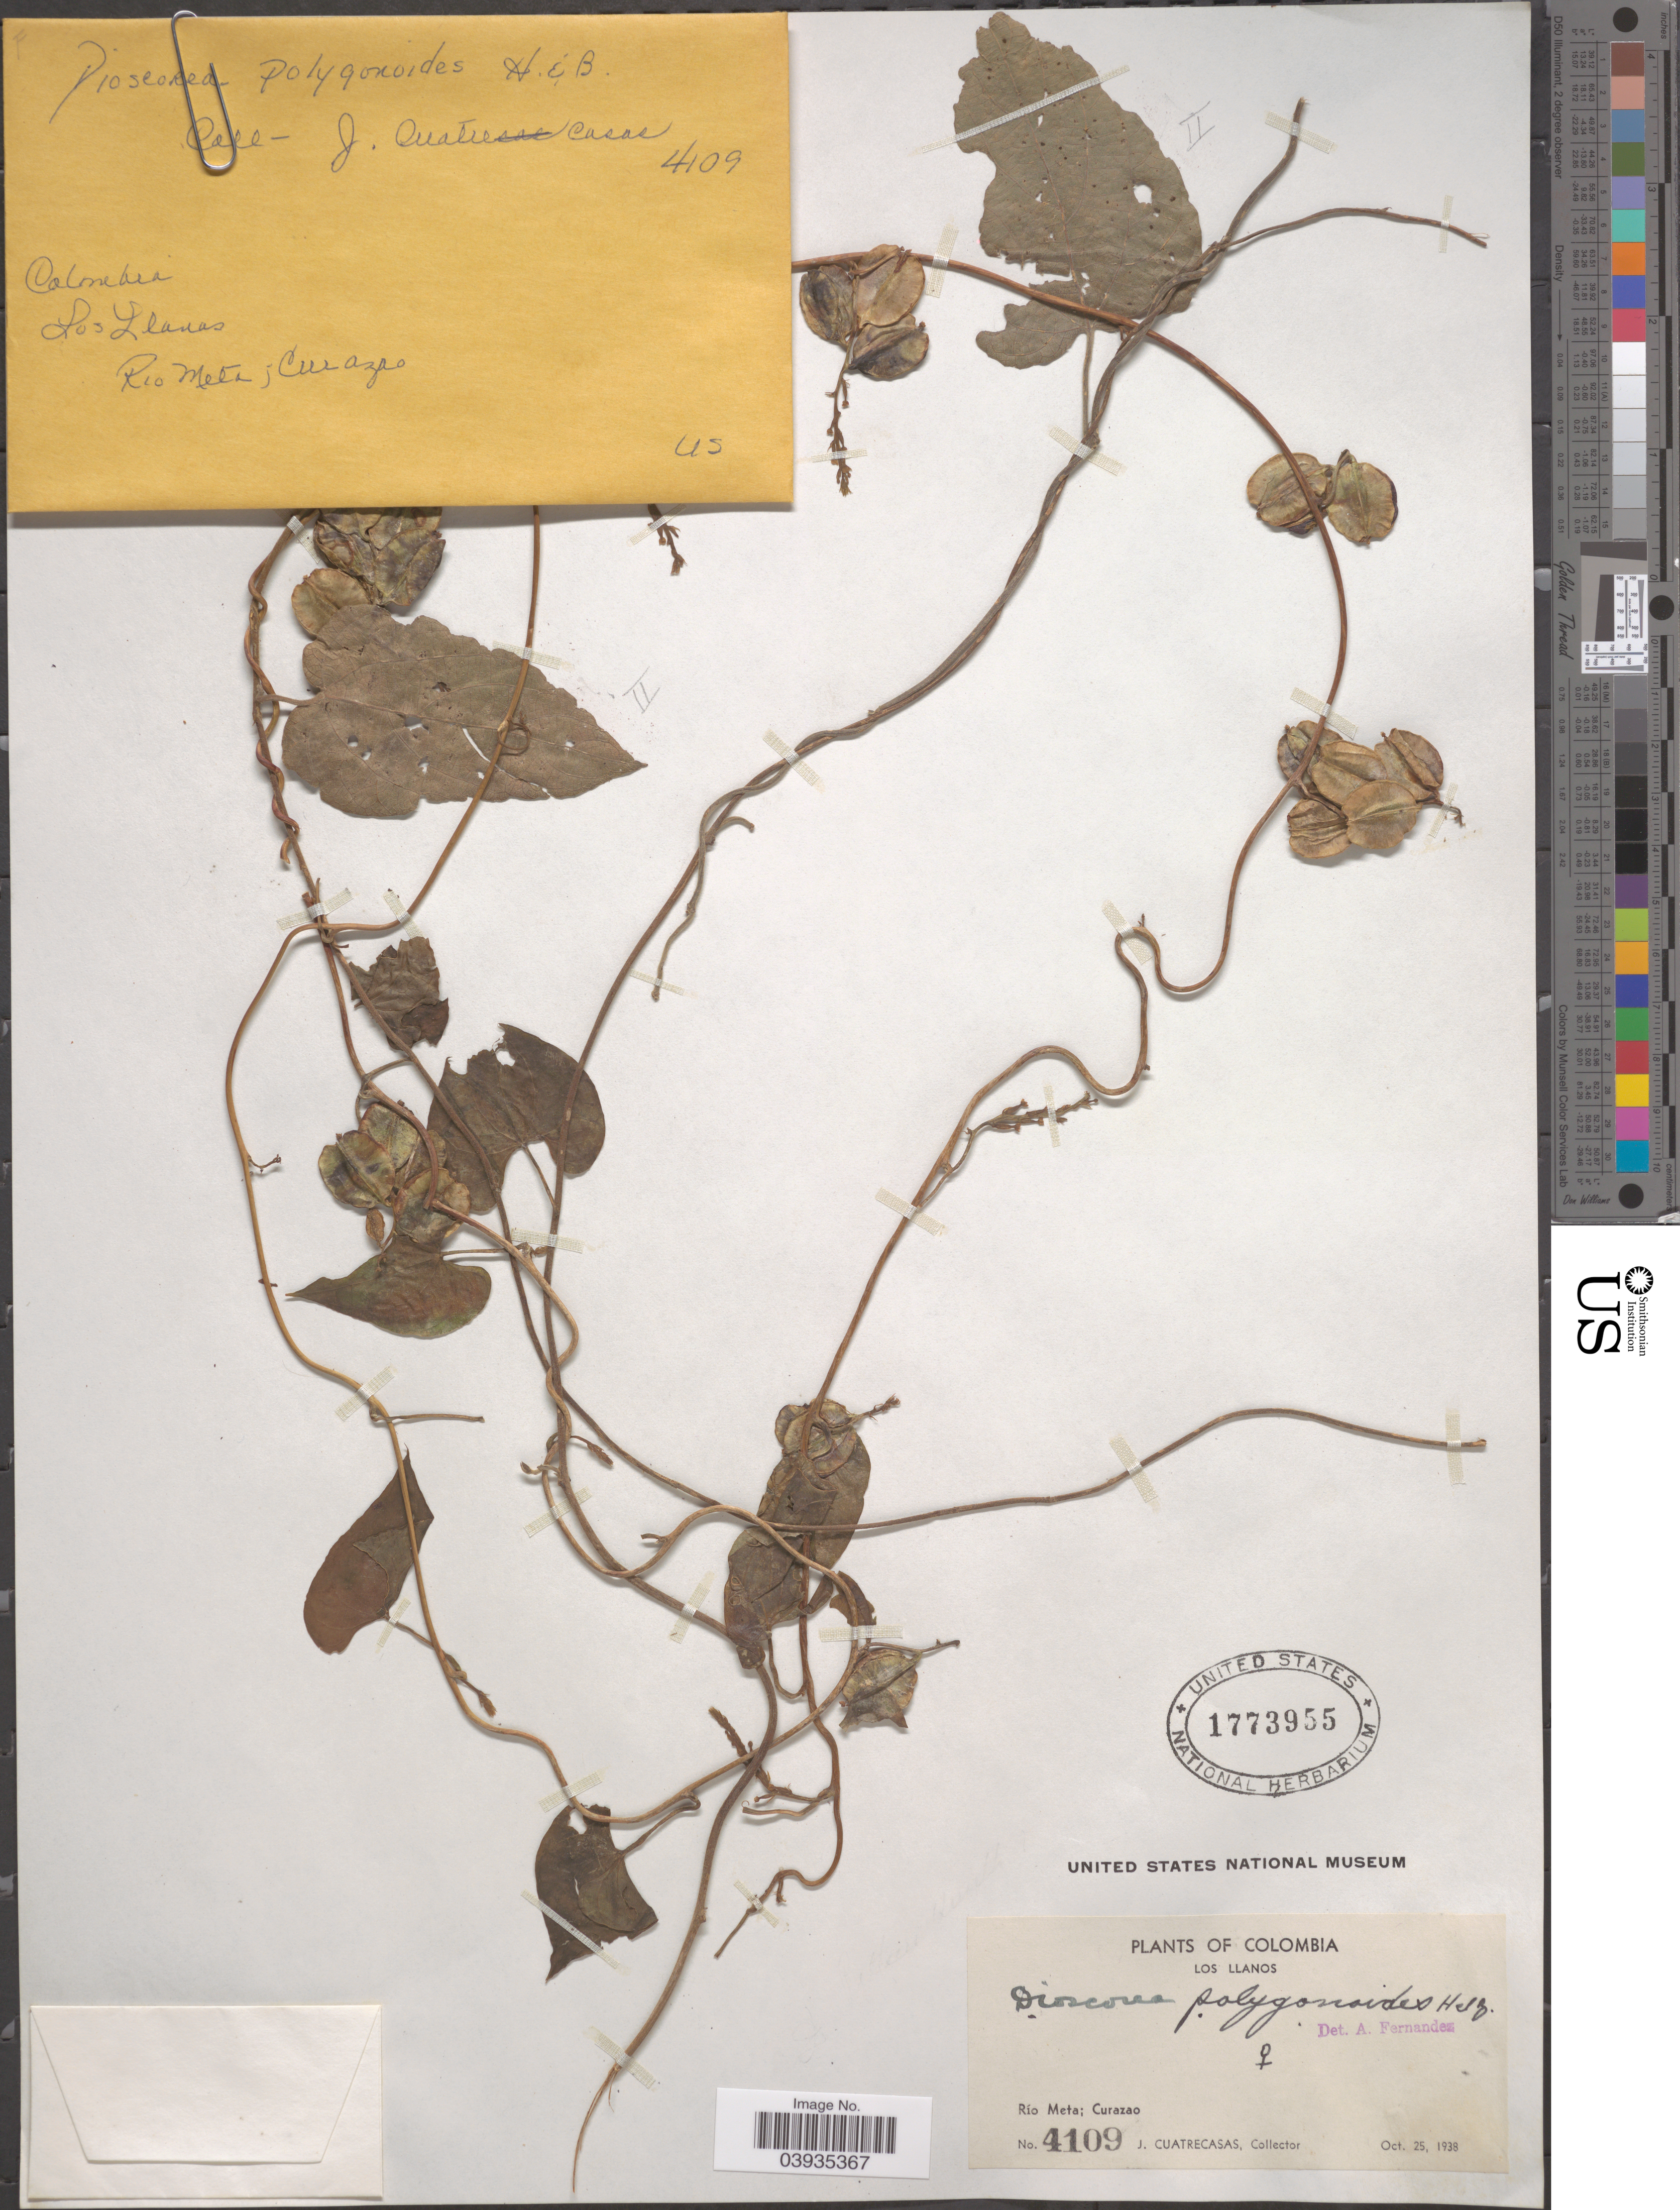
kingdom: Plantae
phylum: Tracheophyta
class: Liliopsida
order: Dioscoreales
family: Dioscoreaceae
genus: Dioscorea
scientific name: Dioscorea polygonoides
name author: Humb. & Bonpl. ex Willd.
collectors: J. Cuatrecasas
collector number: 4109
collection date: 1938-10-25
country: Colombia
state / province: Meta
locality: Los Llanos. Río Meta; Curazao.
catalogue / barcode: US 1773955